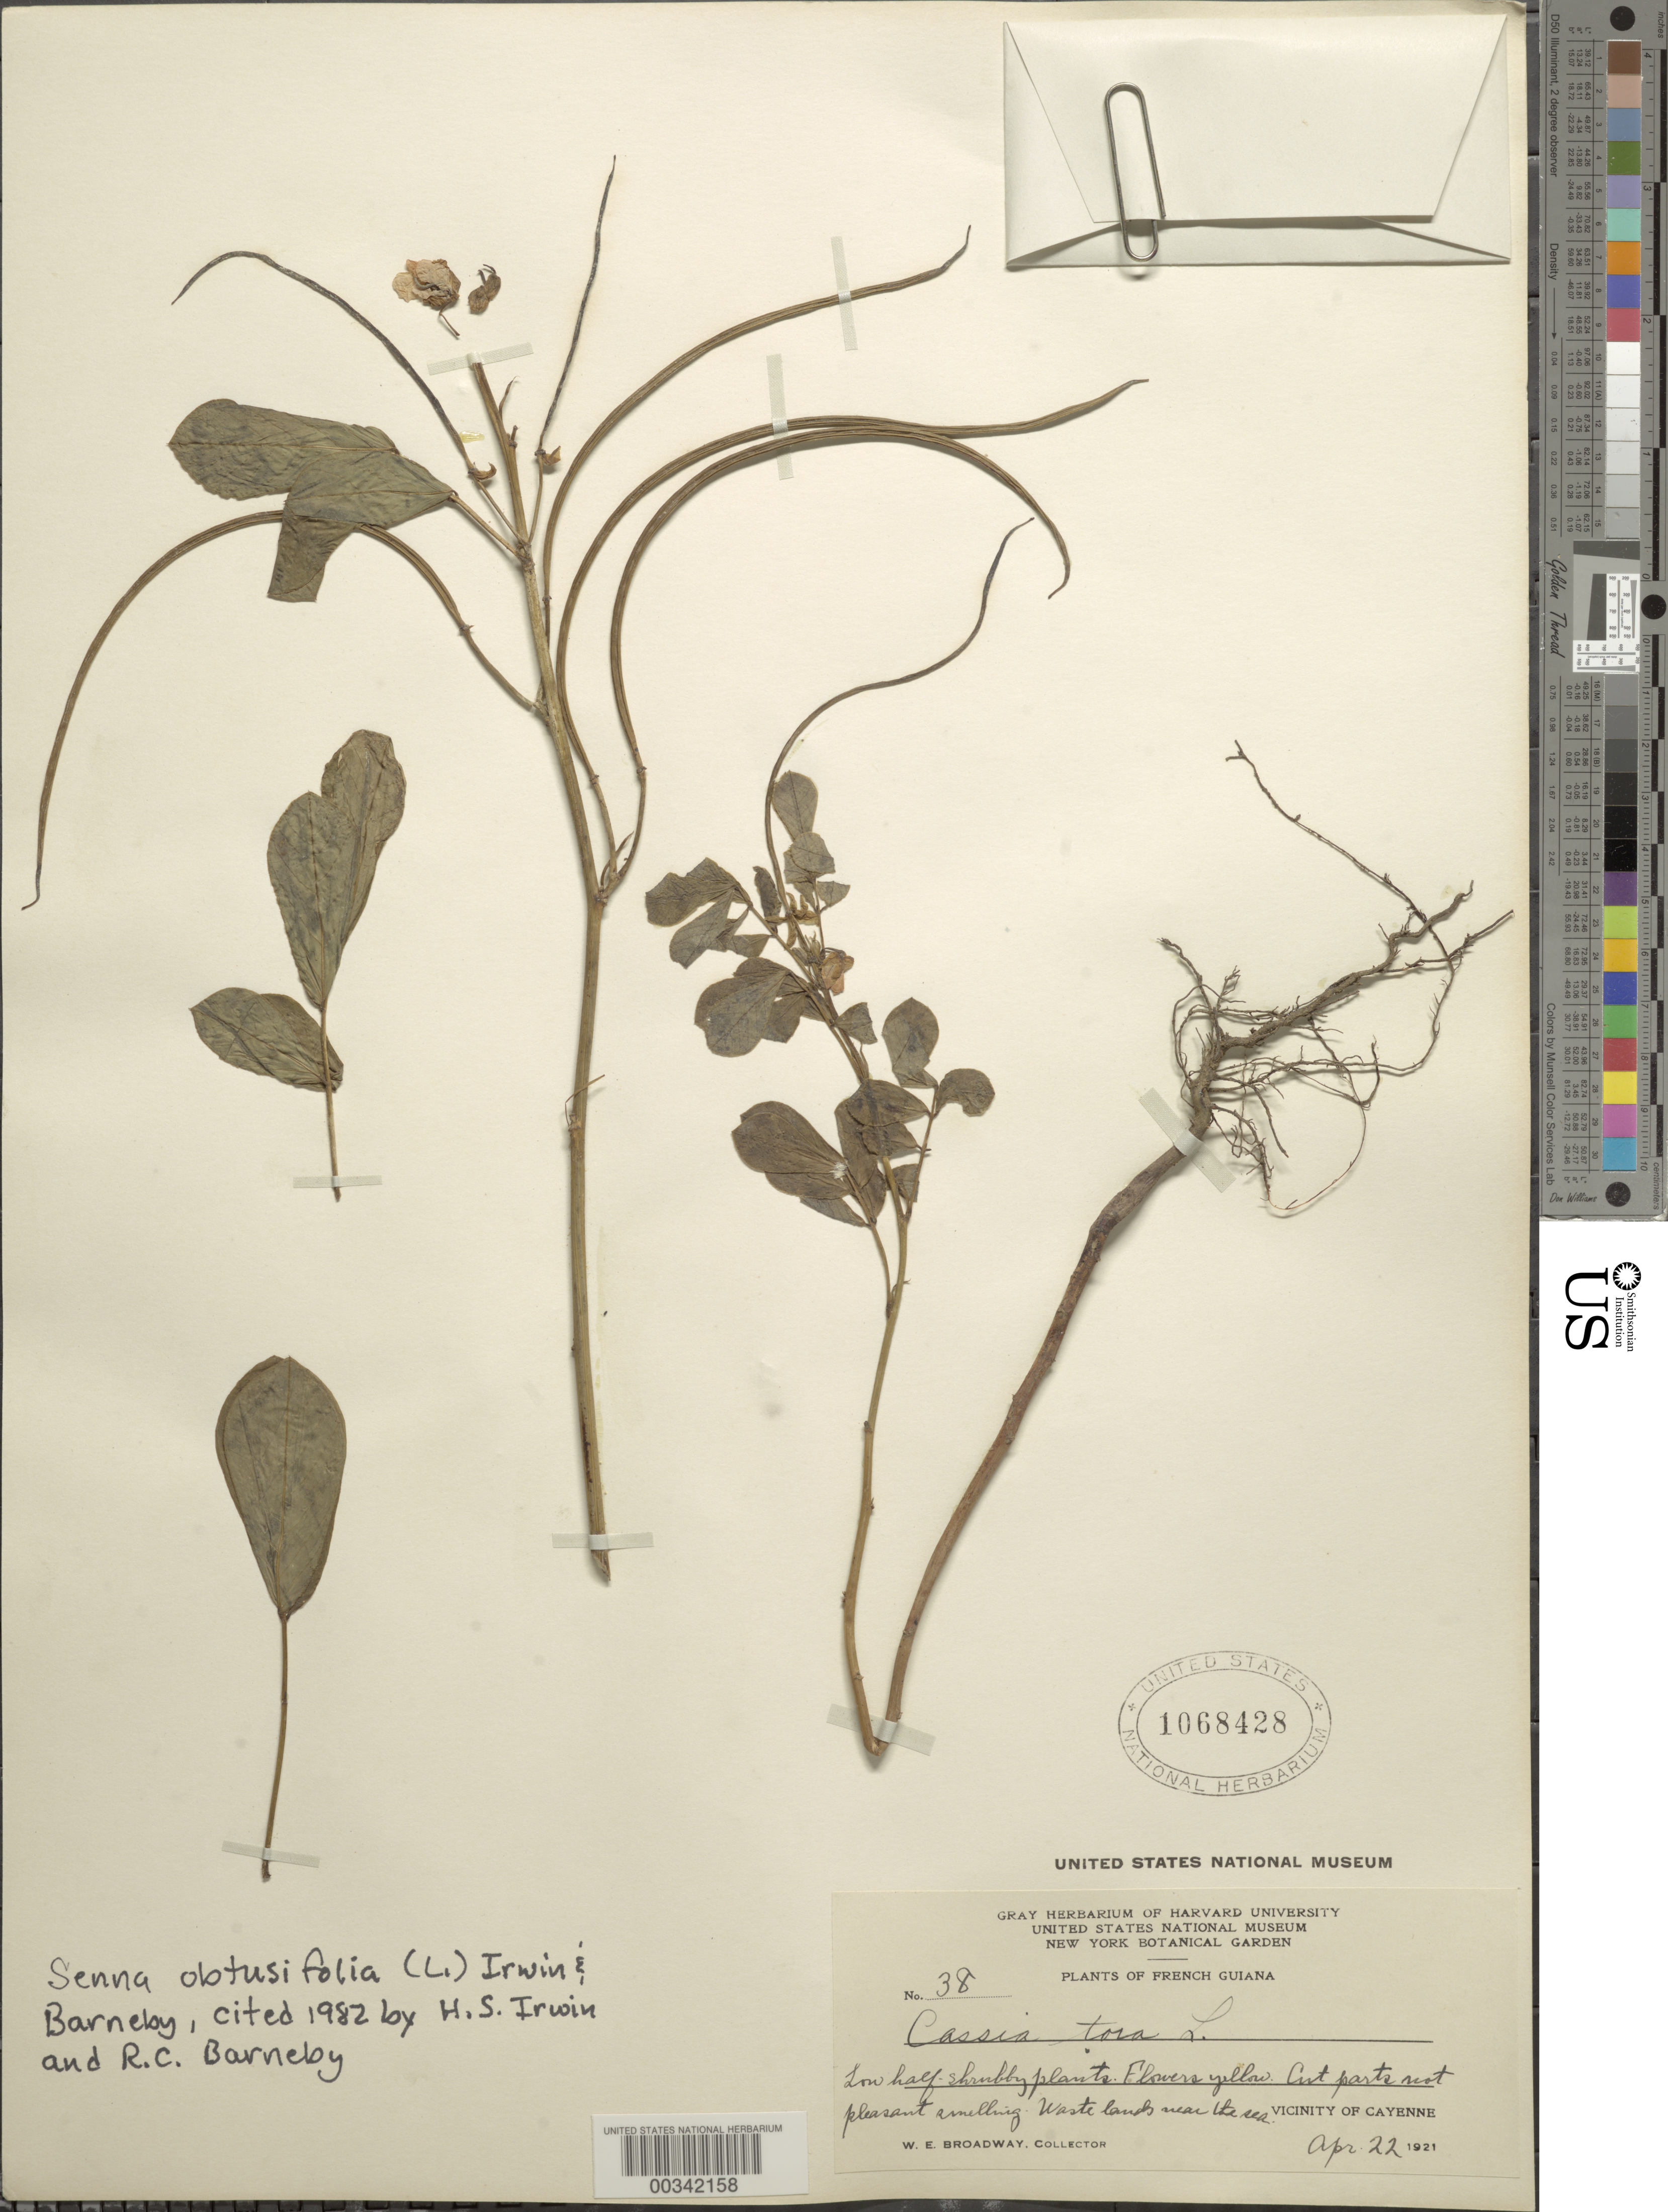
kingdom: Plantae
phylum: Tracheophyta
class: Magnoliopsida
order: Fabales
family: Fabaceae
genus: Senna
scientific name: Senna obtusifolia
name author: (L.) H.S. Irwin & Barneby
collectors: W. E. Broadway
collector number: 38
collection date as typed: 22 Apr 1921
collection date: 1921-04-22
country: French Guiana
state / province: Cayenne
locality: Vicinity of cayenne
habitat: Waste lands near the sea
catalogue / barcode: US 1068428